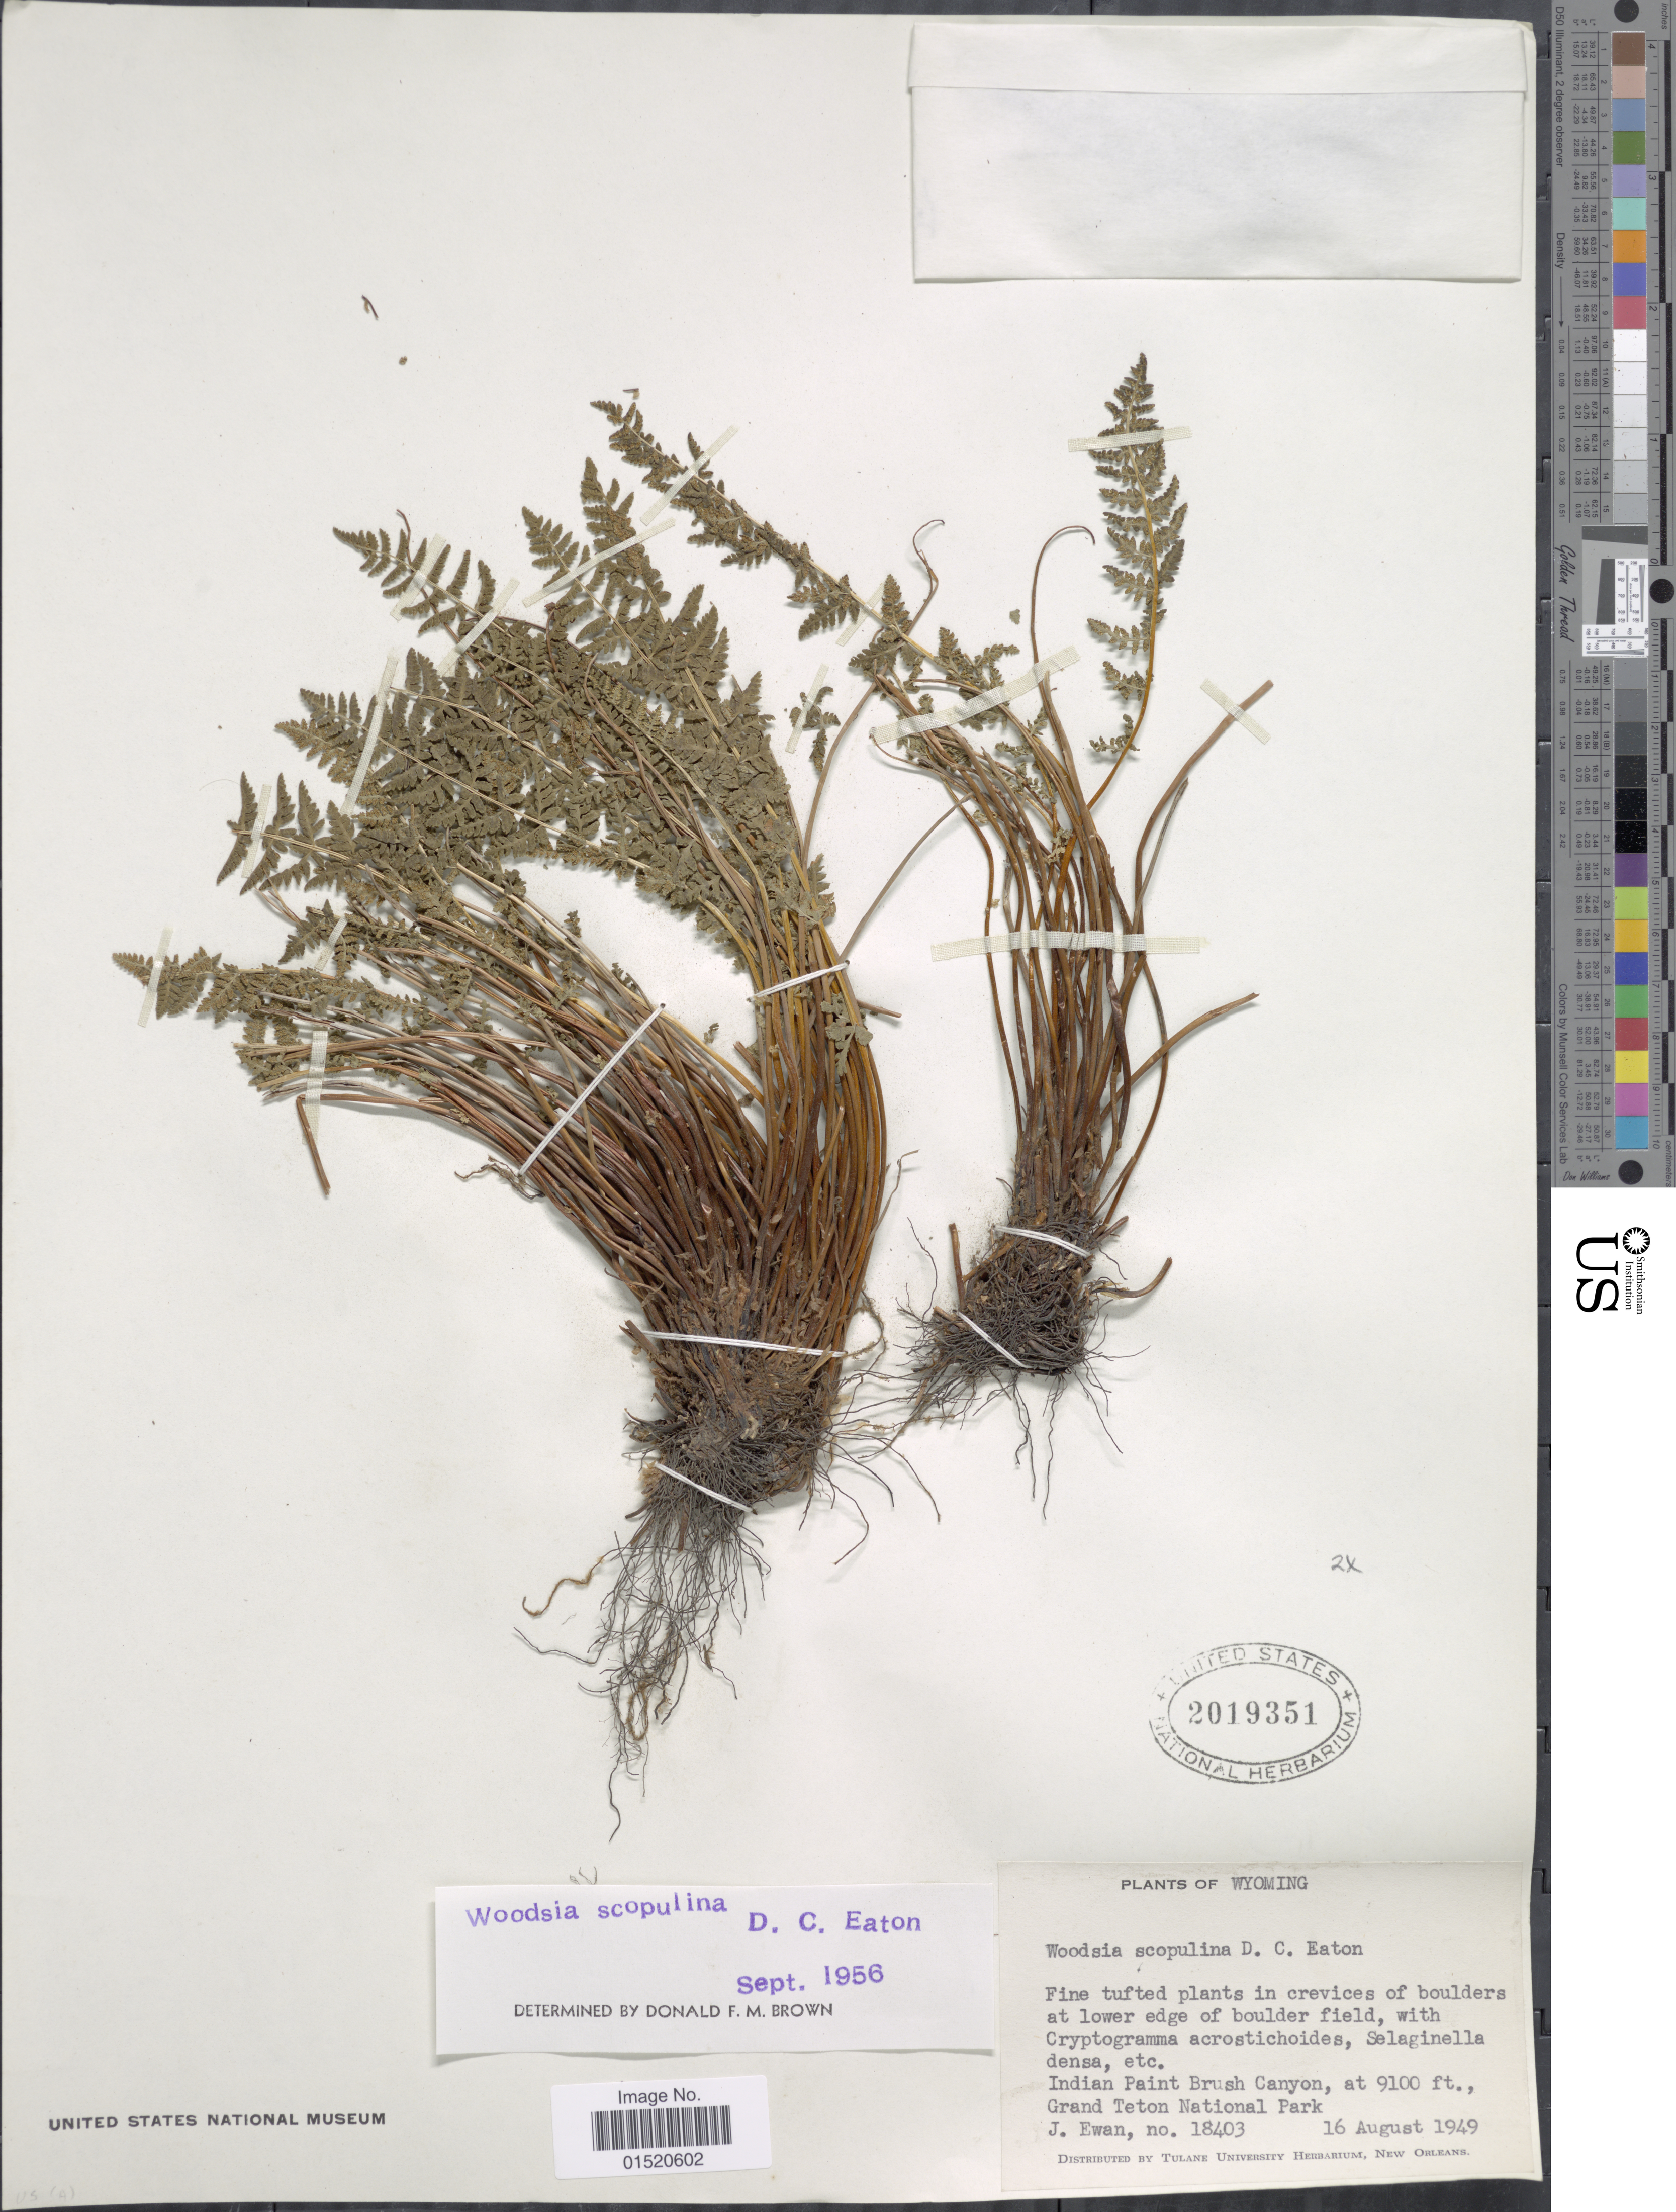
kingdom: Plantae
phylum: Tracheophyta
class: Polypodiopsida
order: Polypodiales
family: Woodsiaceae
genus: Woodsia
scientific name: Woodsia scopulina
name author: D.C. Eaton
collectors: J. A. Ewan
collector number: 18403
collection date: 1949-08-16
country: United States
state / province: Wyoming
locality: Indian Paint Brush Canyon, Grand Tetton National Park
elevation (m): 2774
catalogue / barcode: US 2019351